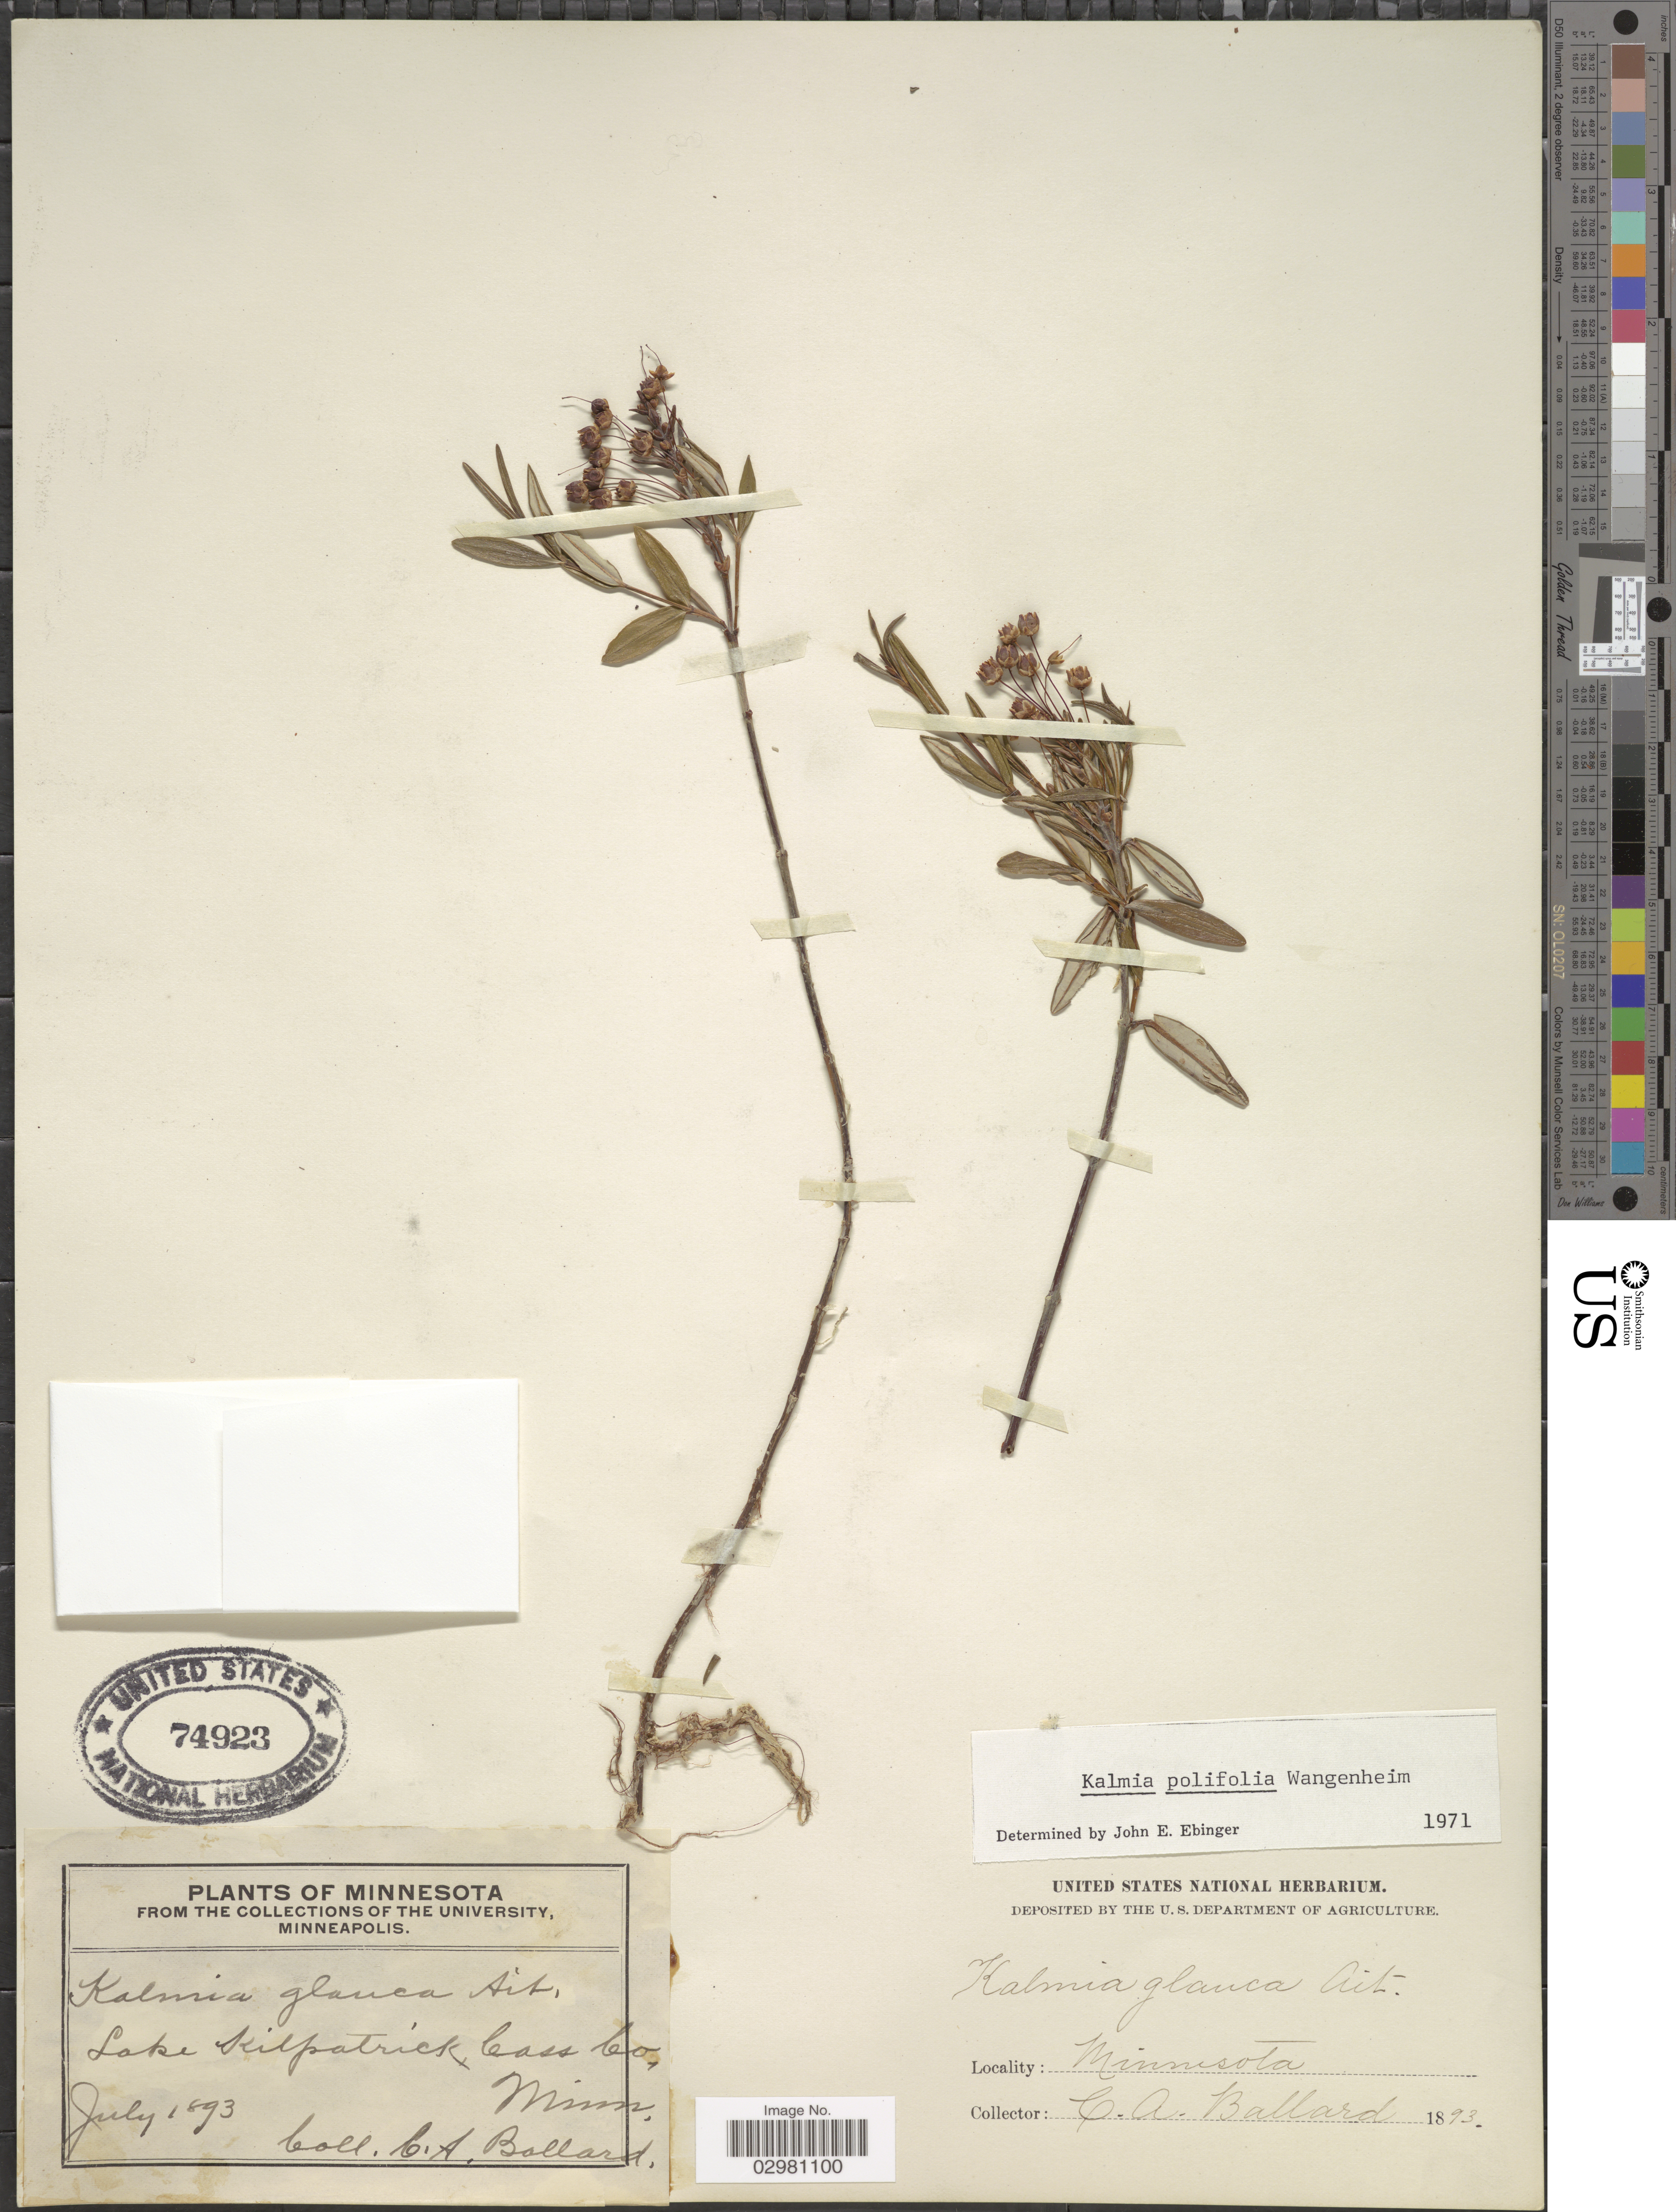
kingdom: Plantae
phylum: Tracheophyta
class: Magnoliopsida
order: Ericales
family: Ericaceae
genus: Kalmia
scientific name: Kalmia polifolia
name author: Wangenh.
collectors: C. A. Ballard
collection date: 1893-07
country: United States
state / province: Minnesota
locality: Lake Kilpatrick, Cass Co., Minn.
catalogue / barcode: US 74923